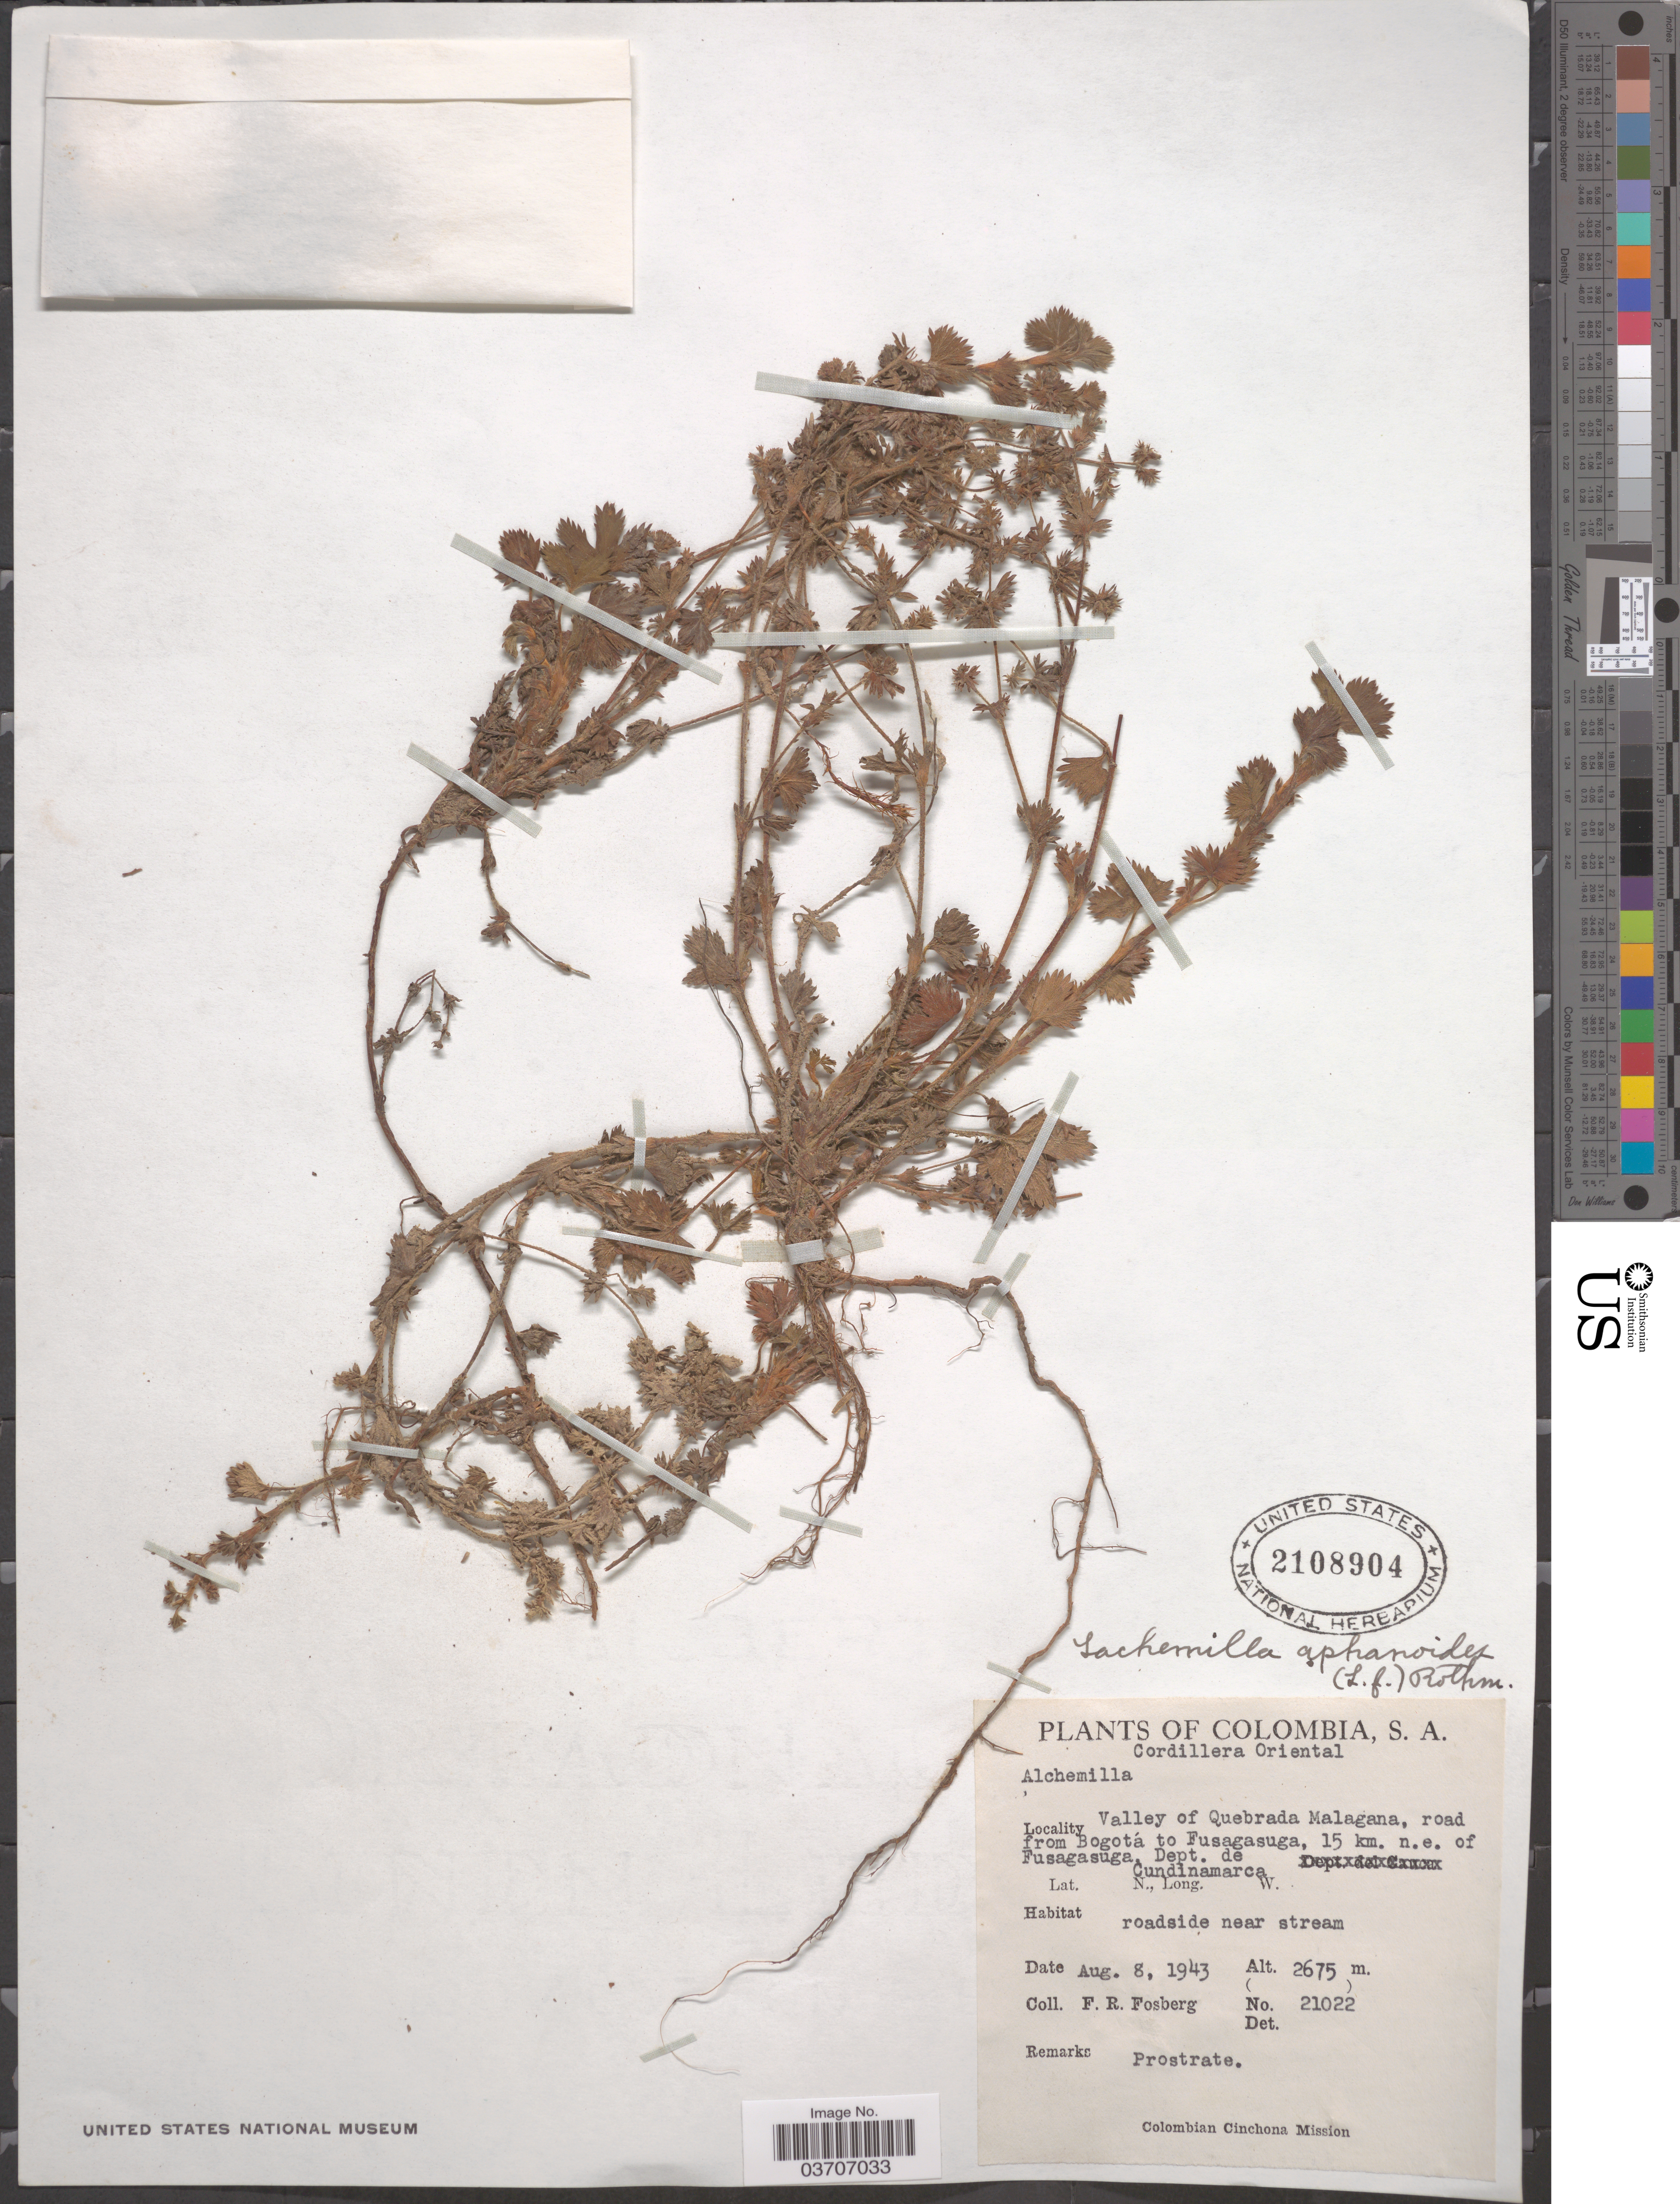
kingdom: Plantae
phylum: Tracheophyta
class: Magnoliopsida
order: Rosales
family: Rosaceae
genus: Lachemilla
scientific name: Lachemilla aphanoides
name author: (Mutis ex L. f.) Rothm.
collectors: F. R. Fosberg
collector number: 21022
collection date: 1943-08-08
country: Colombia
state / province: Cundinamarca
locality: Cordillera Oriental. Valley of Quebrada Malagana, road from Bogotá to Fusagasuga, 15 km. n.e. of Fusagasuga, Dept. Cundinamarca.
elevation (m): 2675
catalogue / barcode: US 2108904